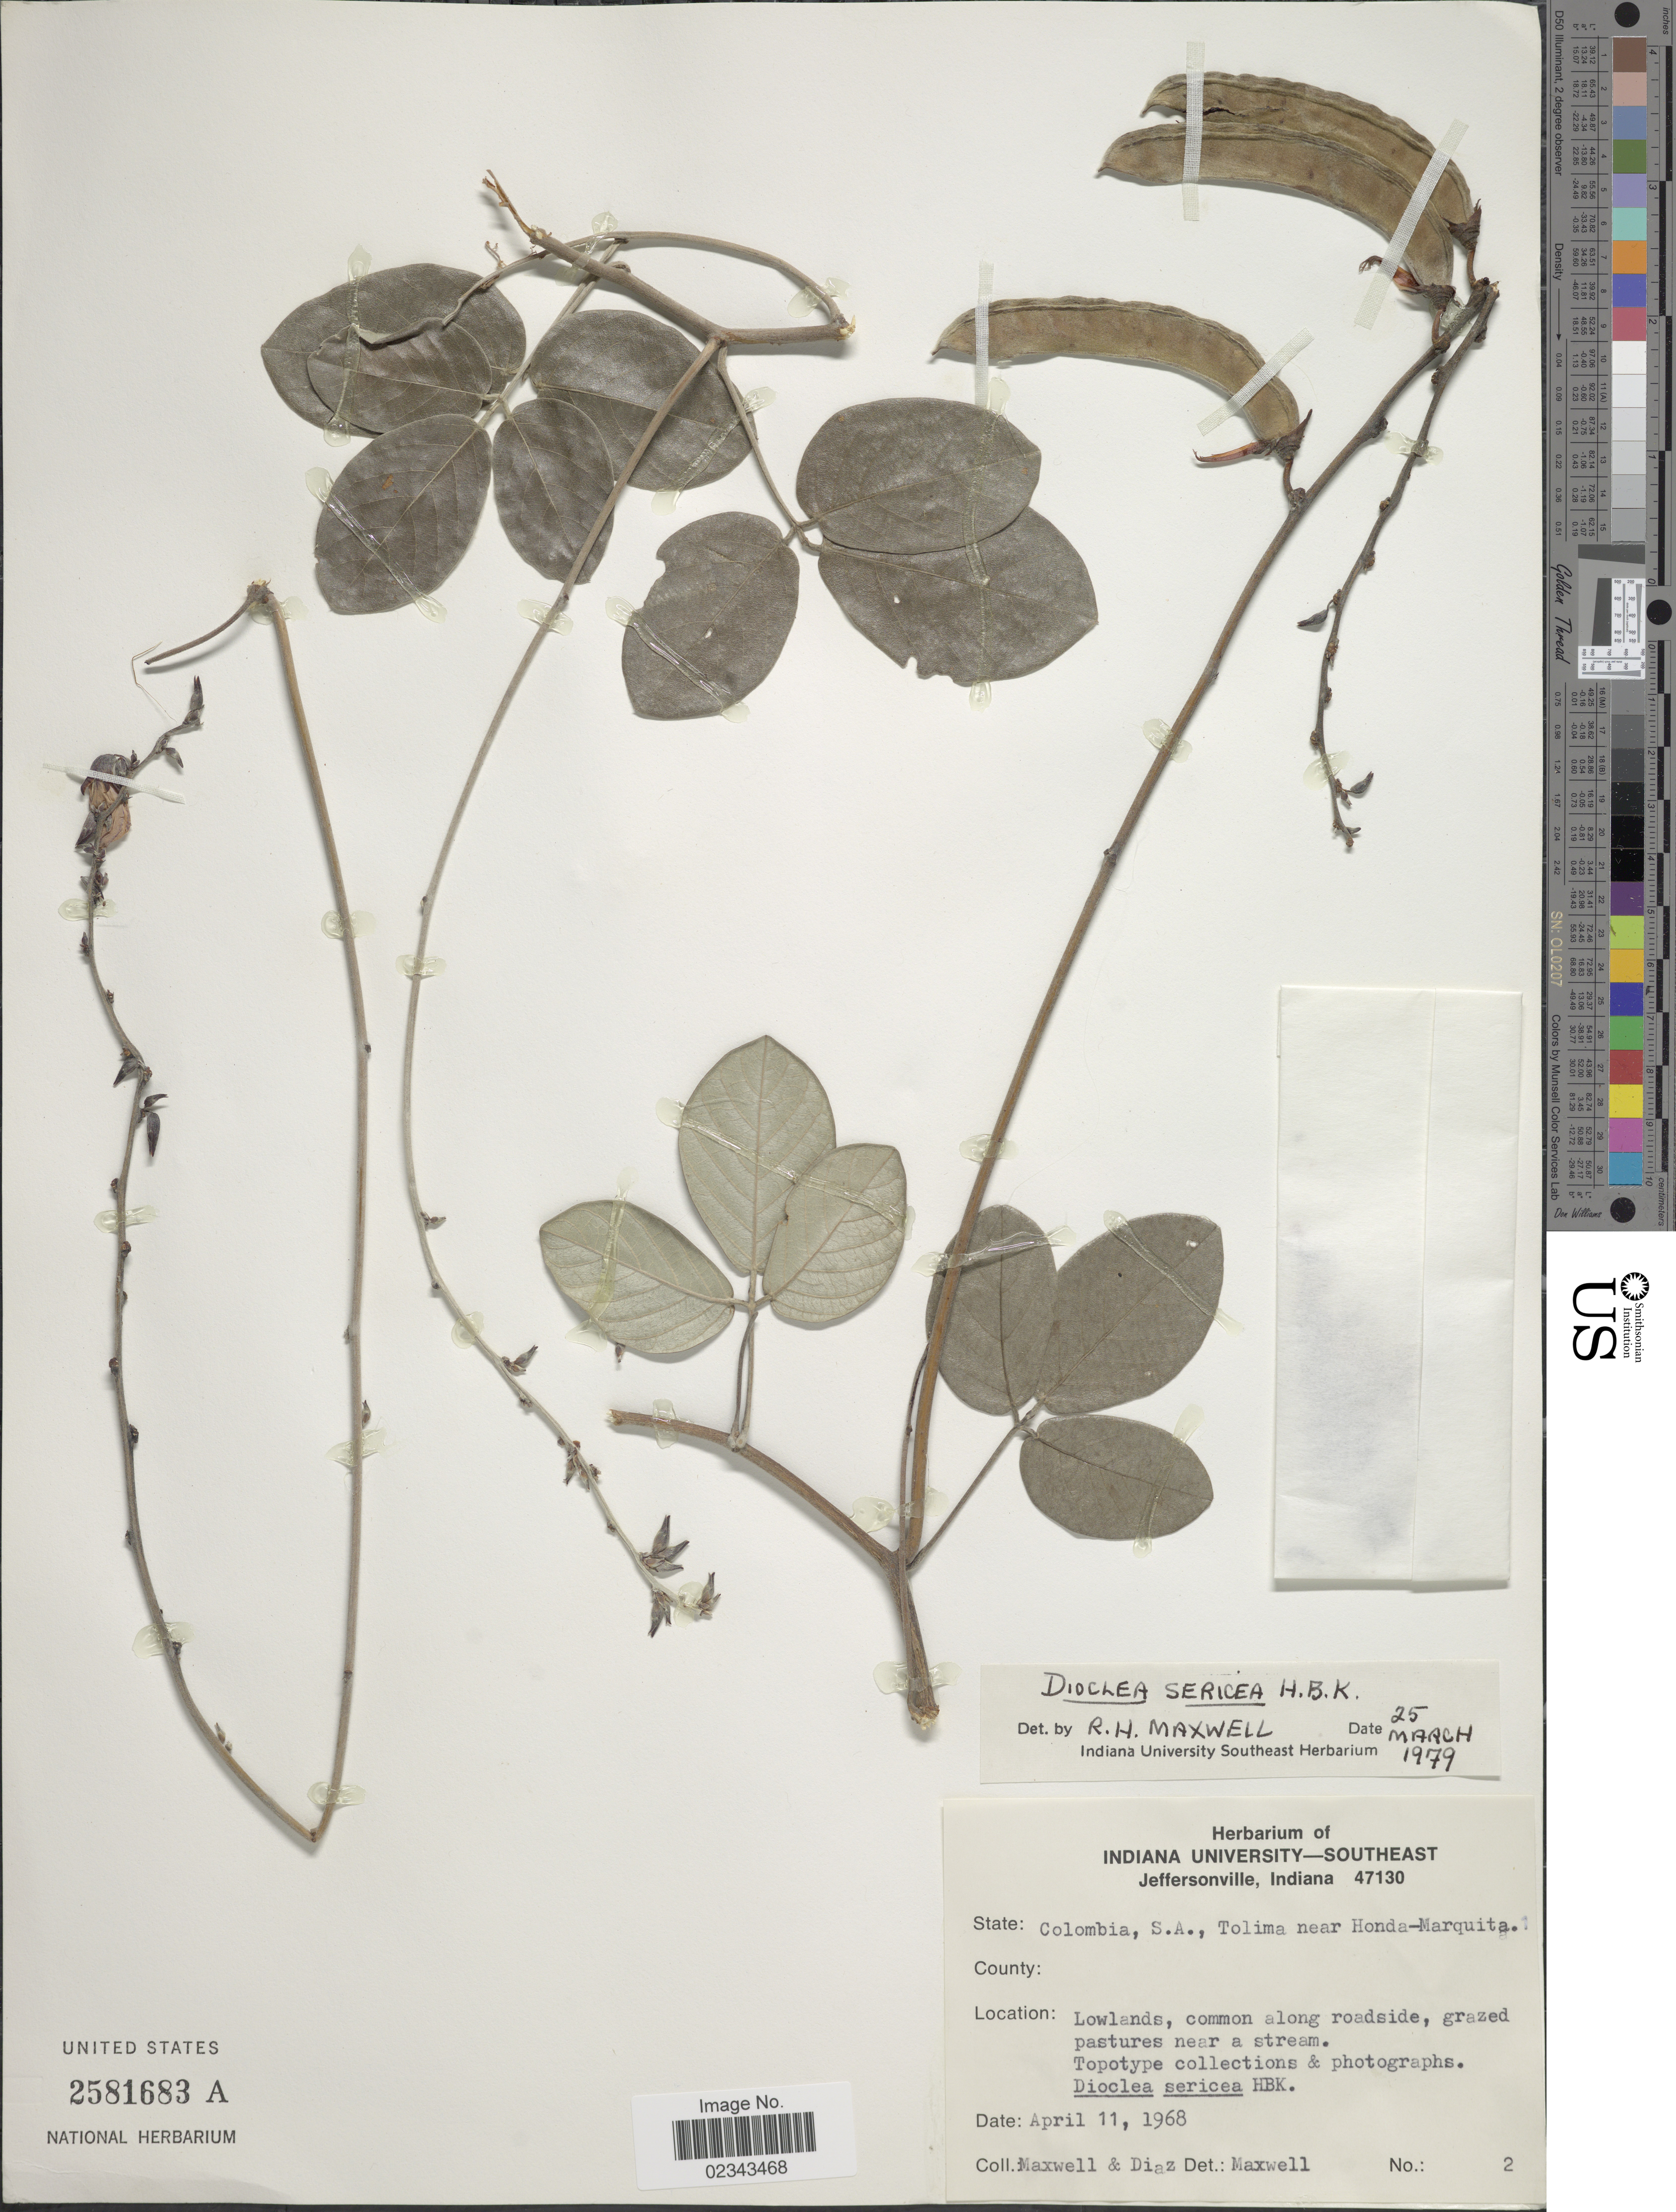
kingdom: Plantae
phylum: Tracheophyta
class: Magnoliopsida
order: Fabales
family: Fabaceae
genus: Dioclea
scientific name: Dioclea sericea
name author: Kunth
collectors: Maxwell & Diaz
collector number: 2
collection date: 1968-04-11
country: Colombia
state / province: Tolima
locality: S.A. Tolima near Honda-Marquita, lowlands, common along roadside, near a stream.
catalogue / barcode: US 2581683A